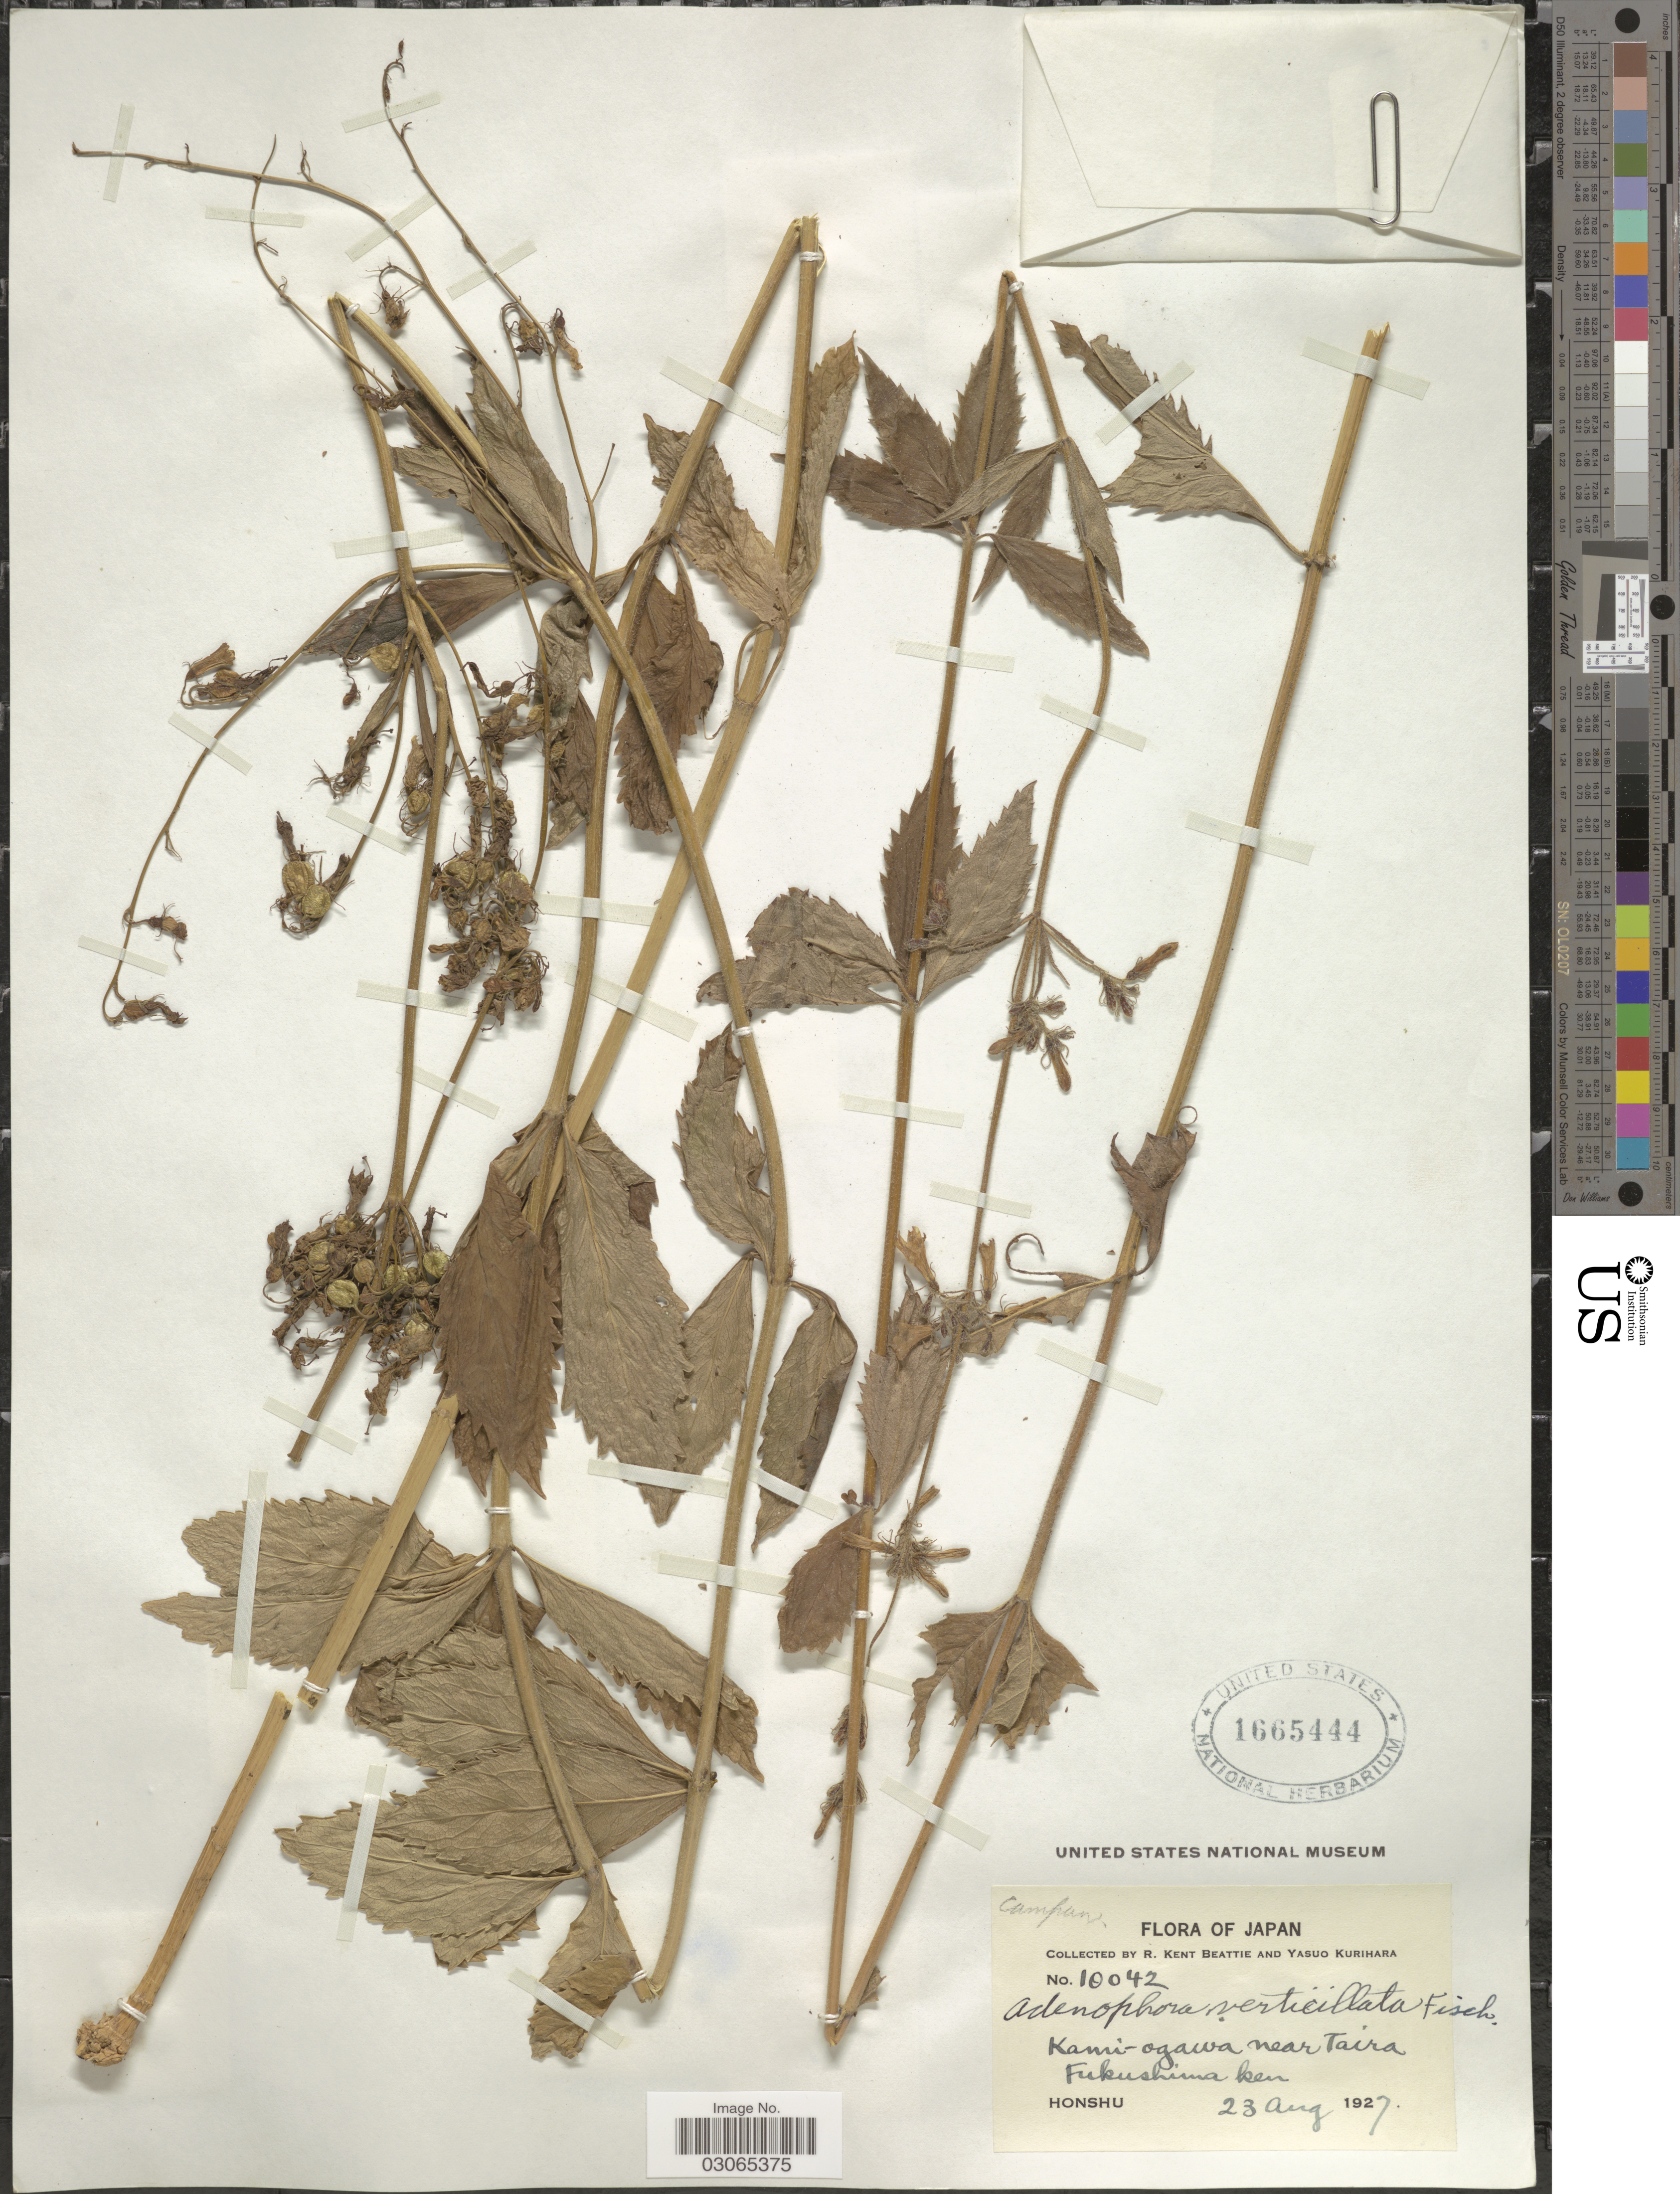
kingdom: Plantae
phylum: Tracheophyta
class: Magnoliopsida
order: Asterales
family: Campanulaceae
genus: Adenophora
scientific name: Adenophora verticillata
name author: Fisch.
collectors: R. K. Beattie & Y. Kurihara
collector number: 10042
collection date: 1927-08-23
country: Japan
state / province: Hukusima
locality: Kami-ogawa near Taira, Fukushima ken. Honshu.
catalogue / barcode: US 1665444